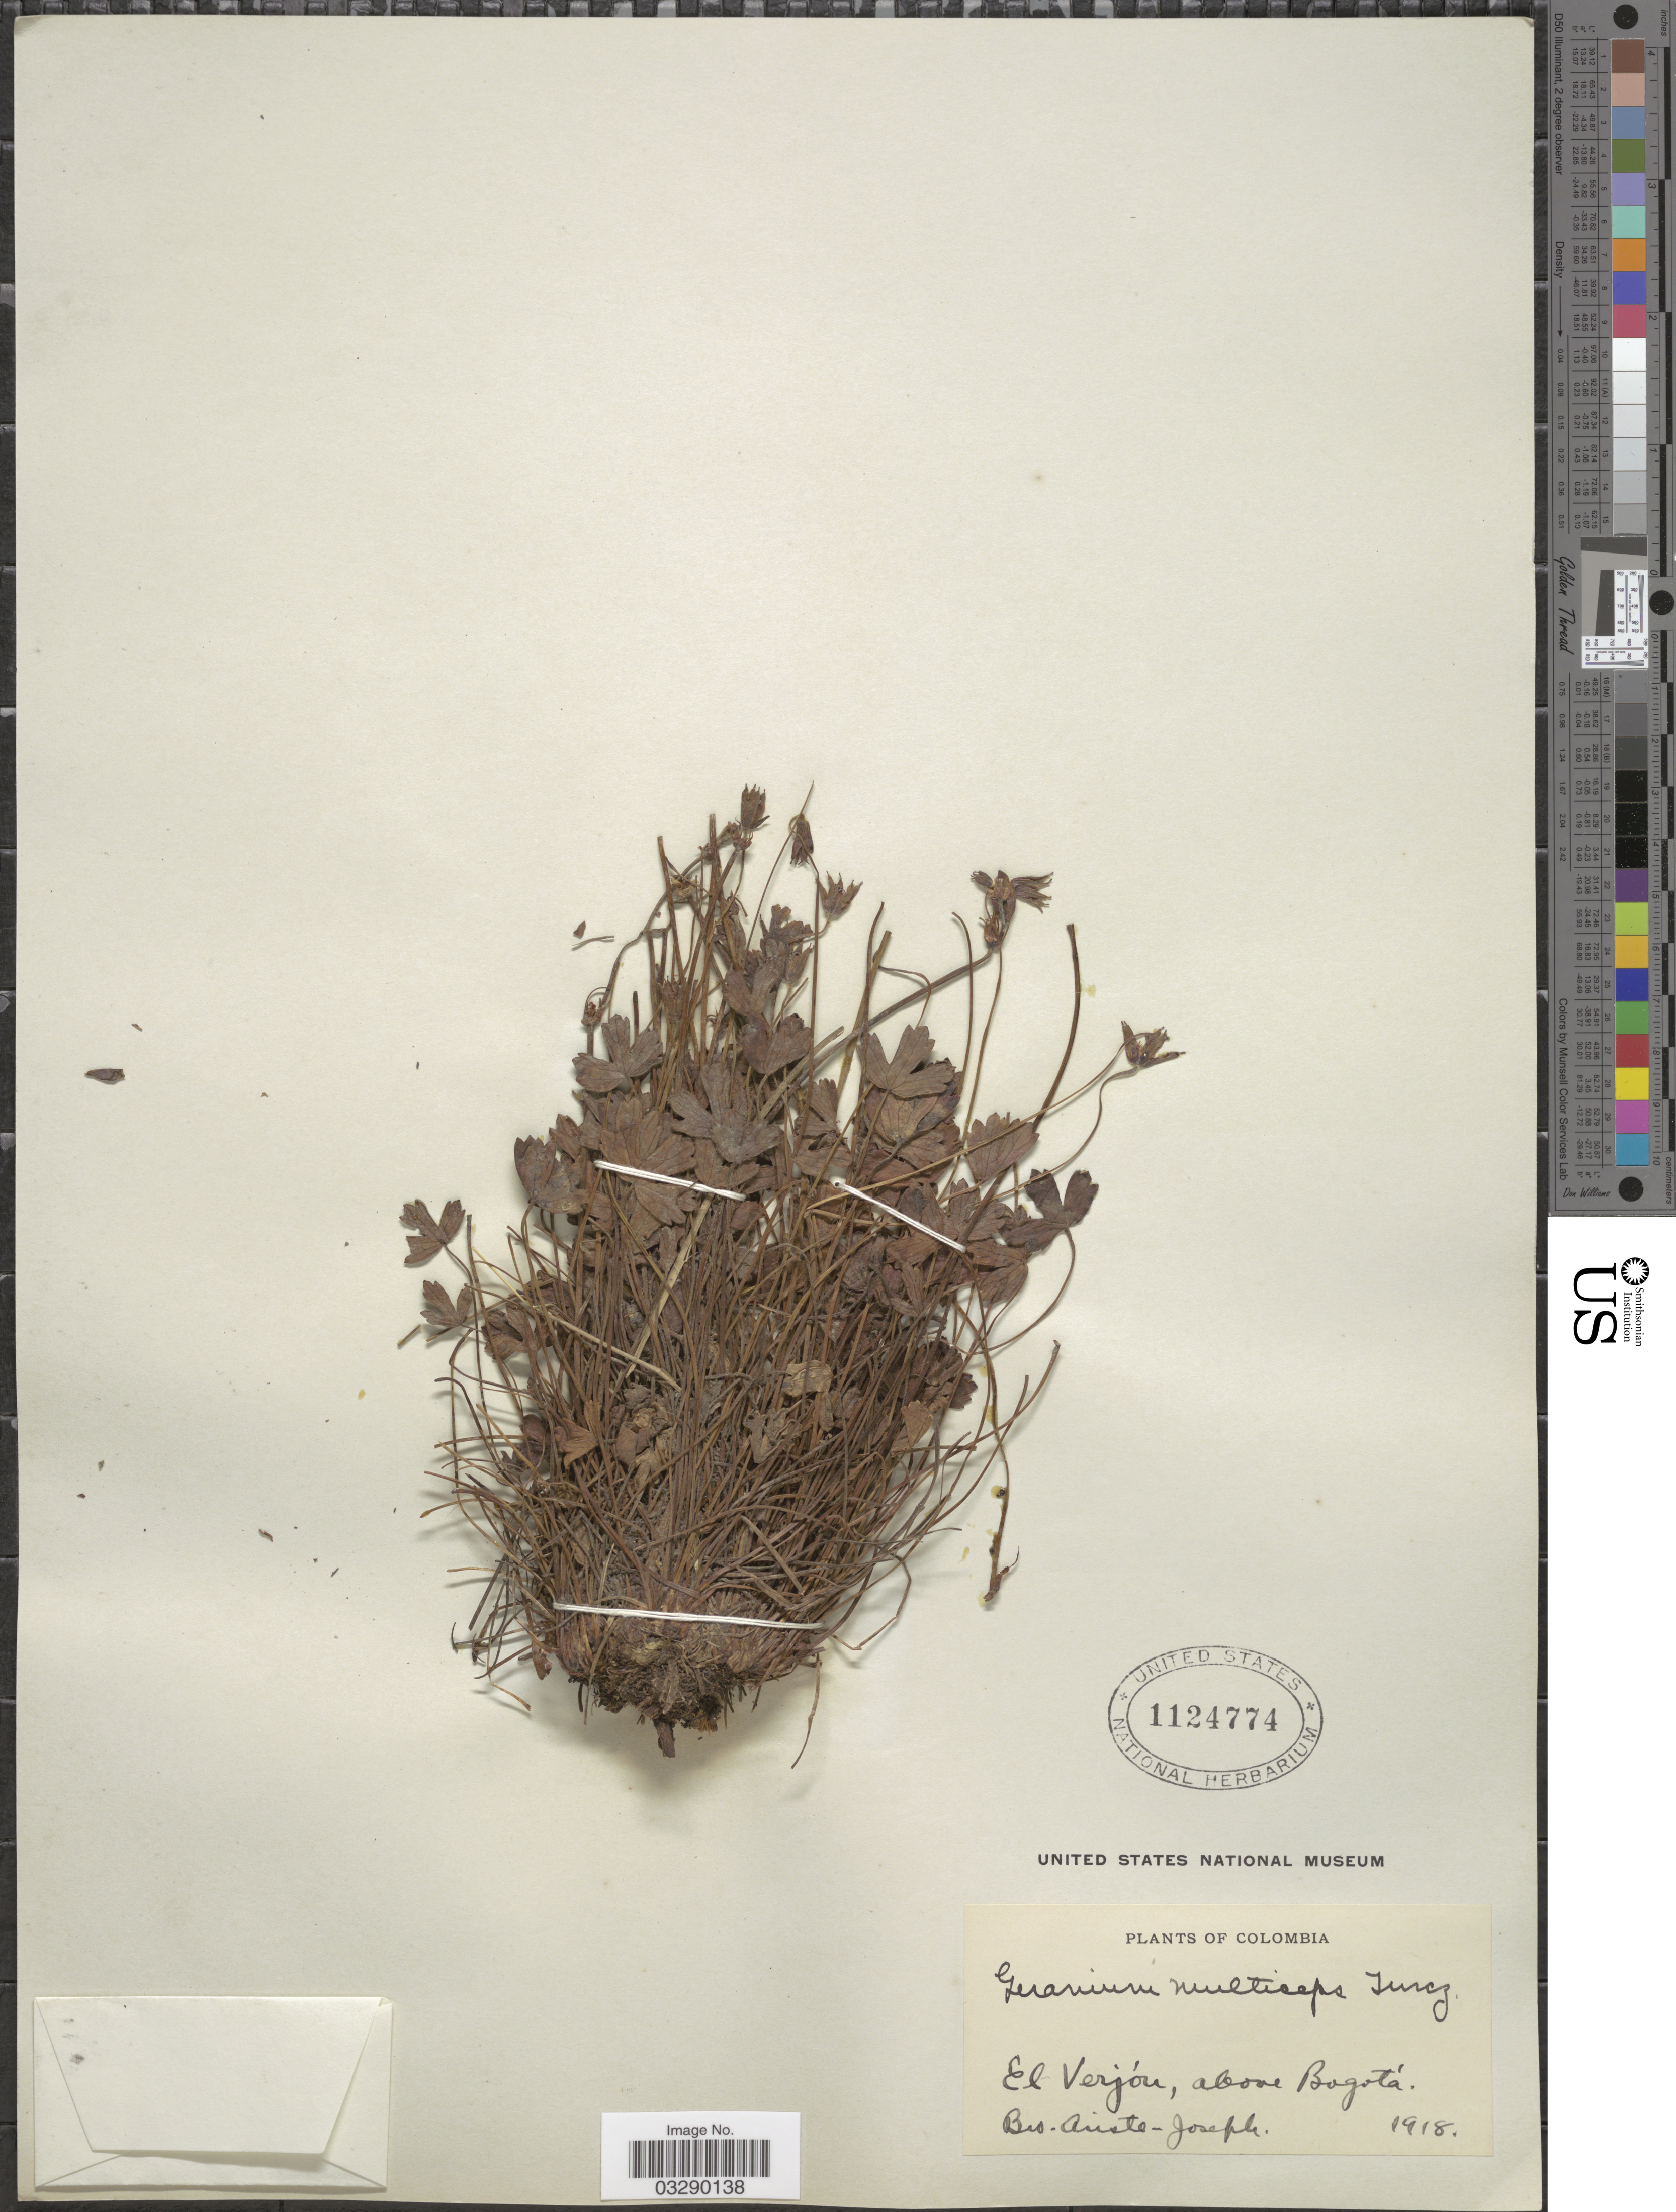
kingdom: Plantae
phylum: Tracheophyta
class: Magnoliopsida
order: Geraniales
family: Geraniaceae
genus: Geranium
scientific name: Geranium multiceps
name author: Turcz.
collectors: Bro. Ariste-Joseph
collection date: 1918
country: Colombia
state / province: Bogota D.C.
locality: El Verjón, above Bogotá.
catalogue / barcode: US 1124774